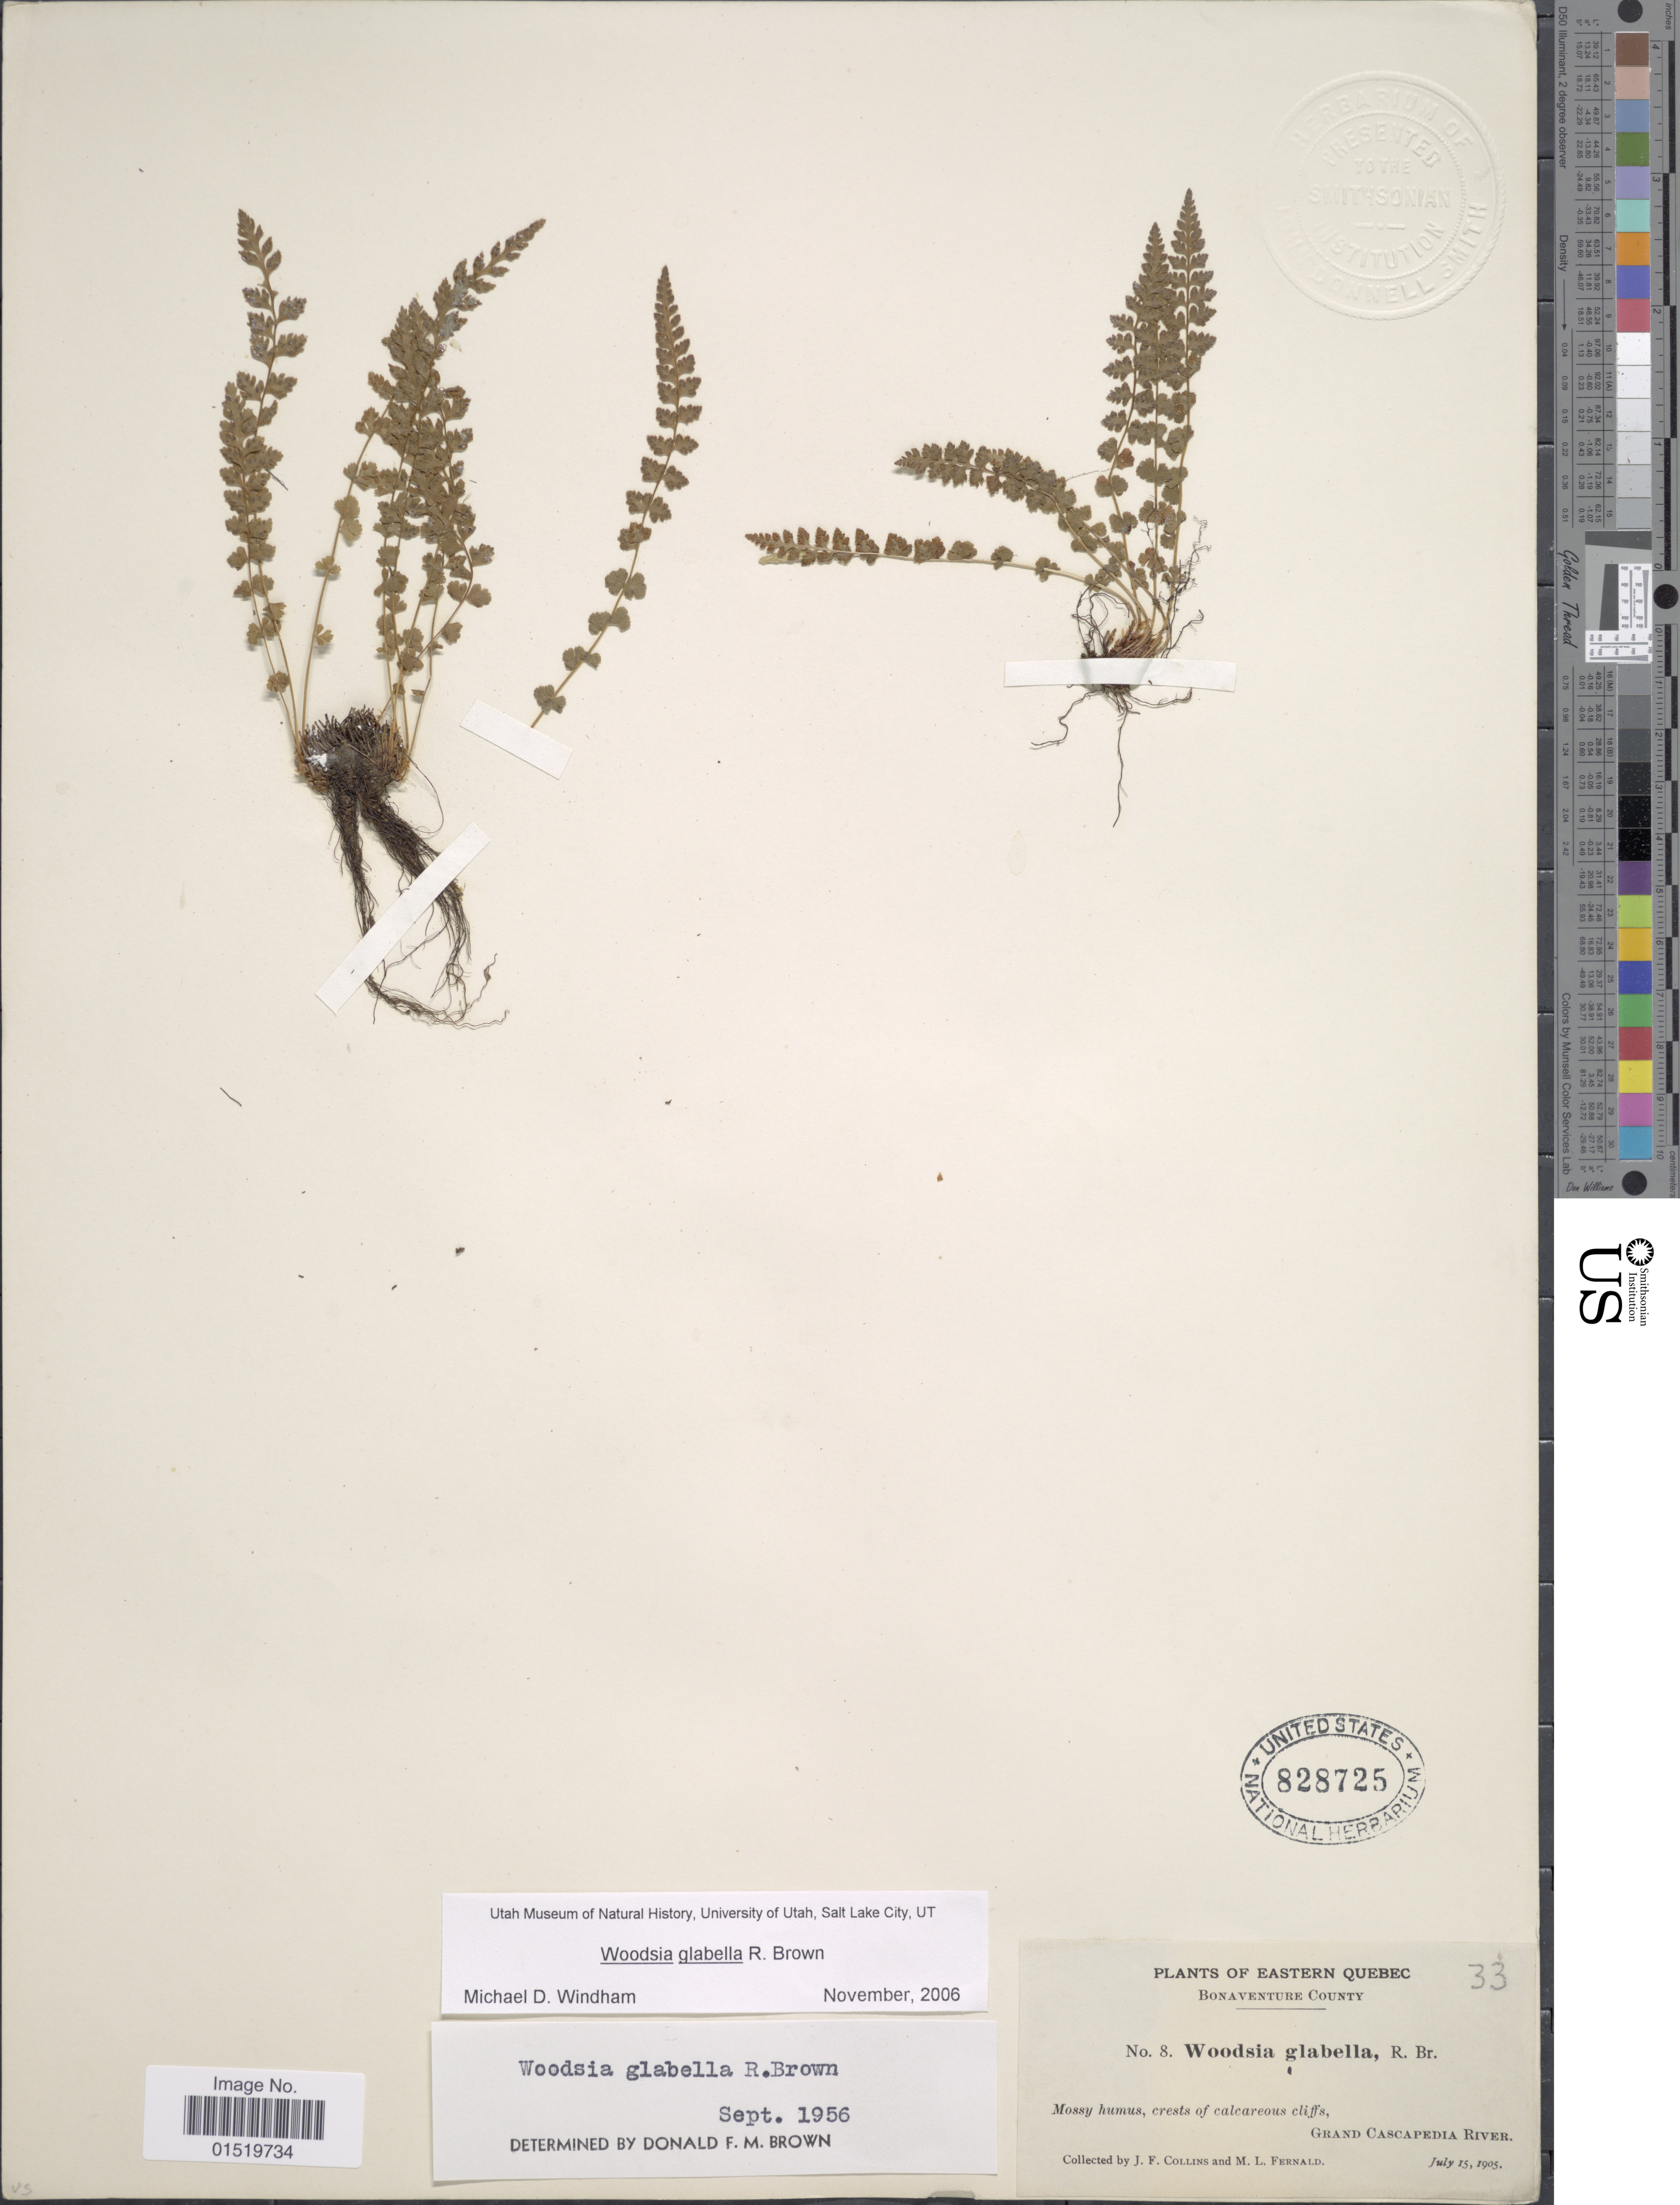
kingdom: Plantae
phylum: Tracheophyta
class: Polypodiopsida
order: Polypodiales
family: Woodsiaceae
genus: Woodsia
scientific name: Woodsia glabella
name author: R. Br.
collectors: J. Collins & M. L. Fernald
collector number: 8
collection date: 1905-07-15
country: Canada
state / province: Quebec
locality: Eastern Quebec, Bonaventure County, Grand Cascapedia River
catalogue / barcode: US 828725